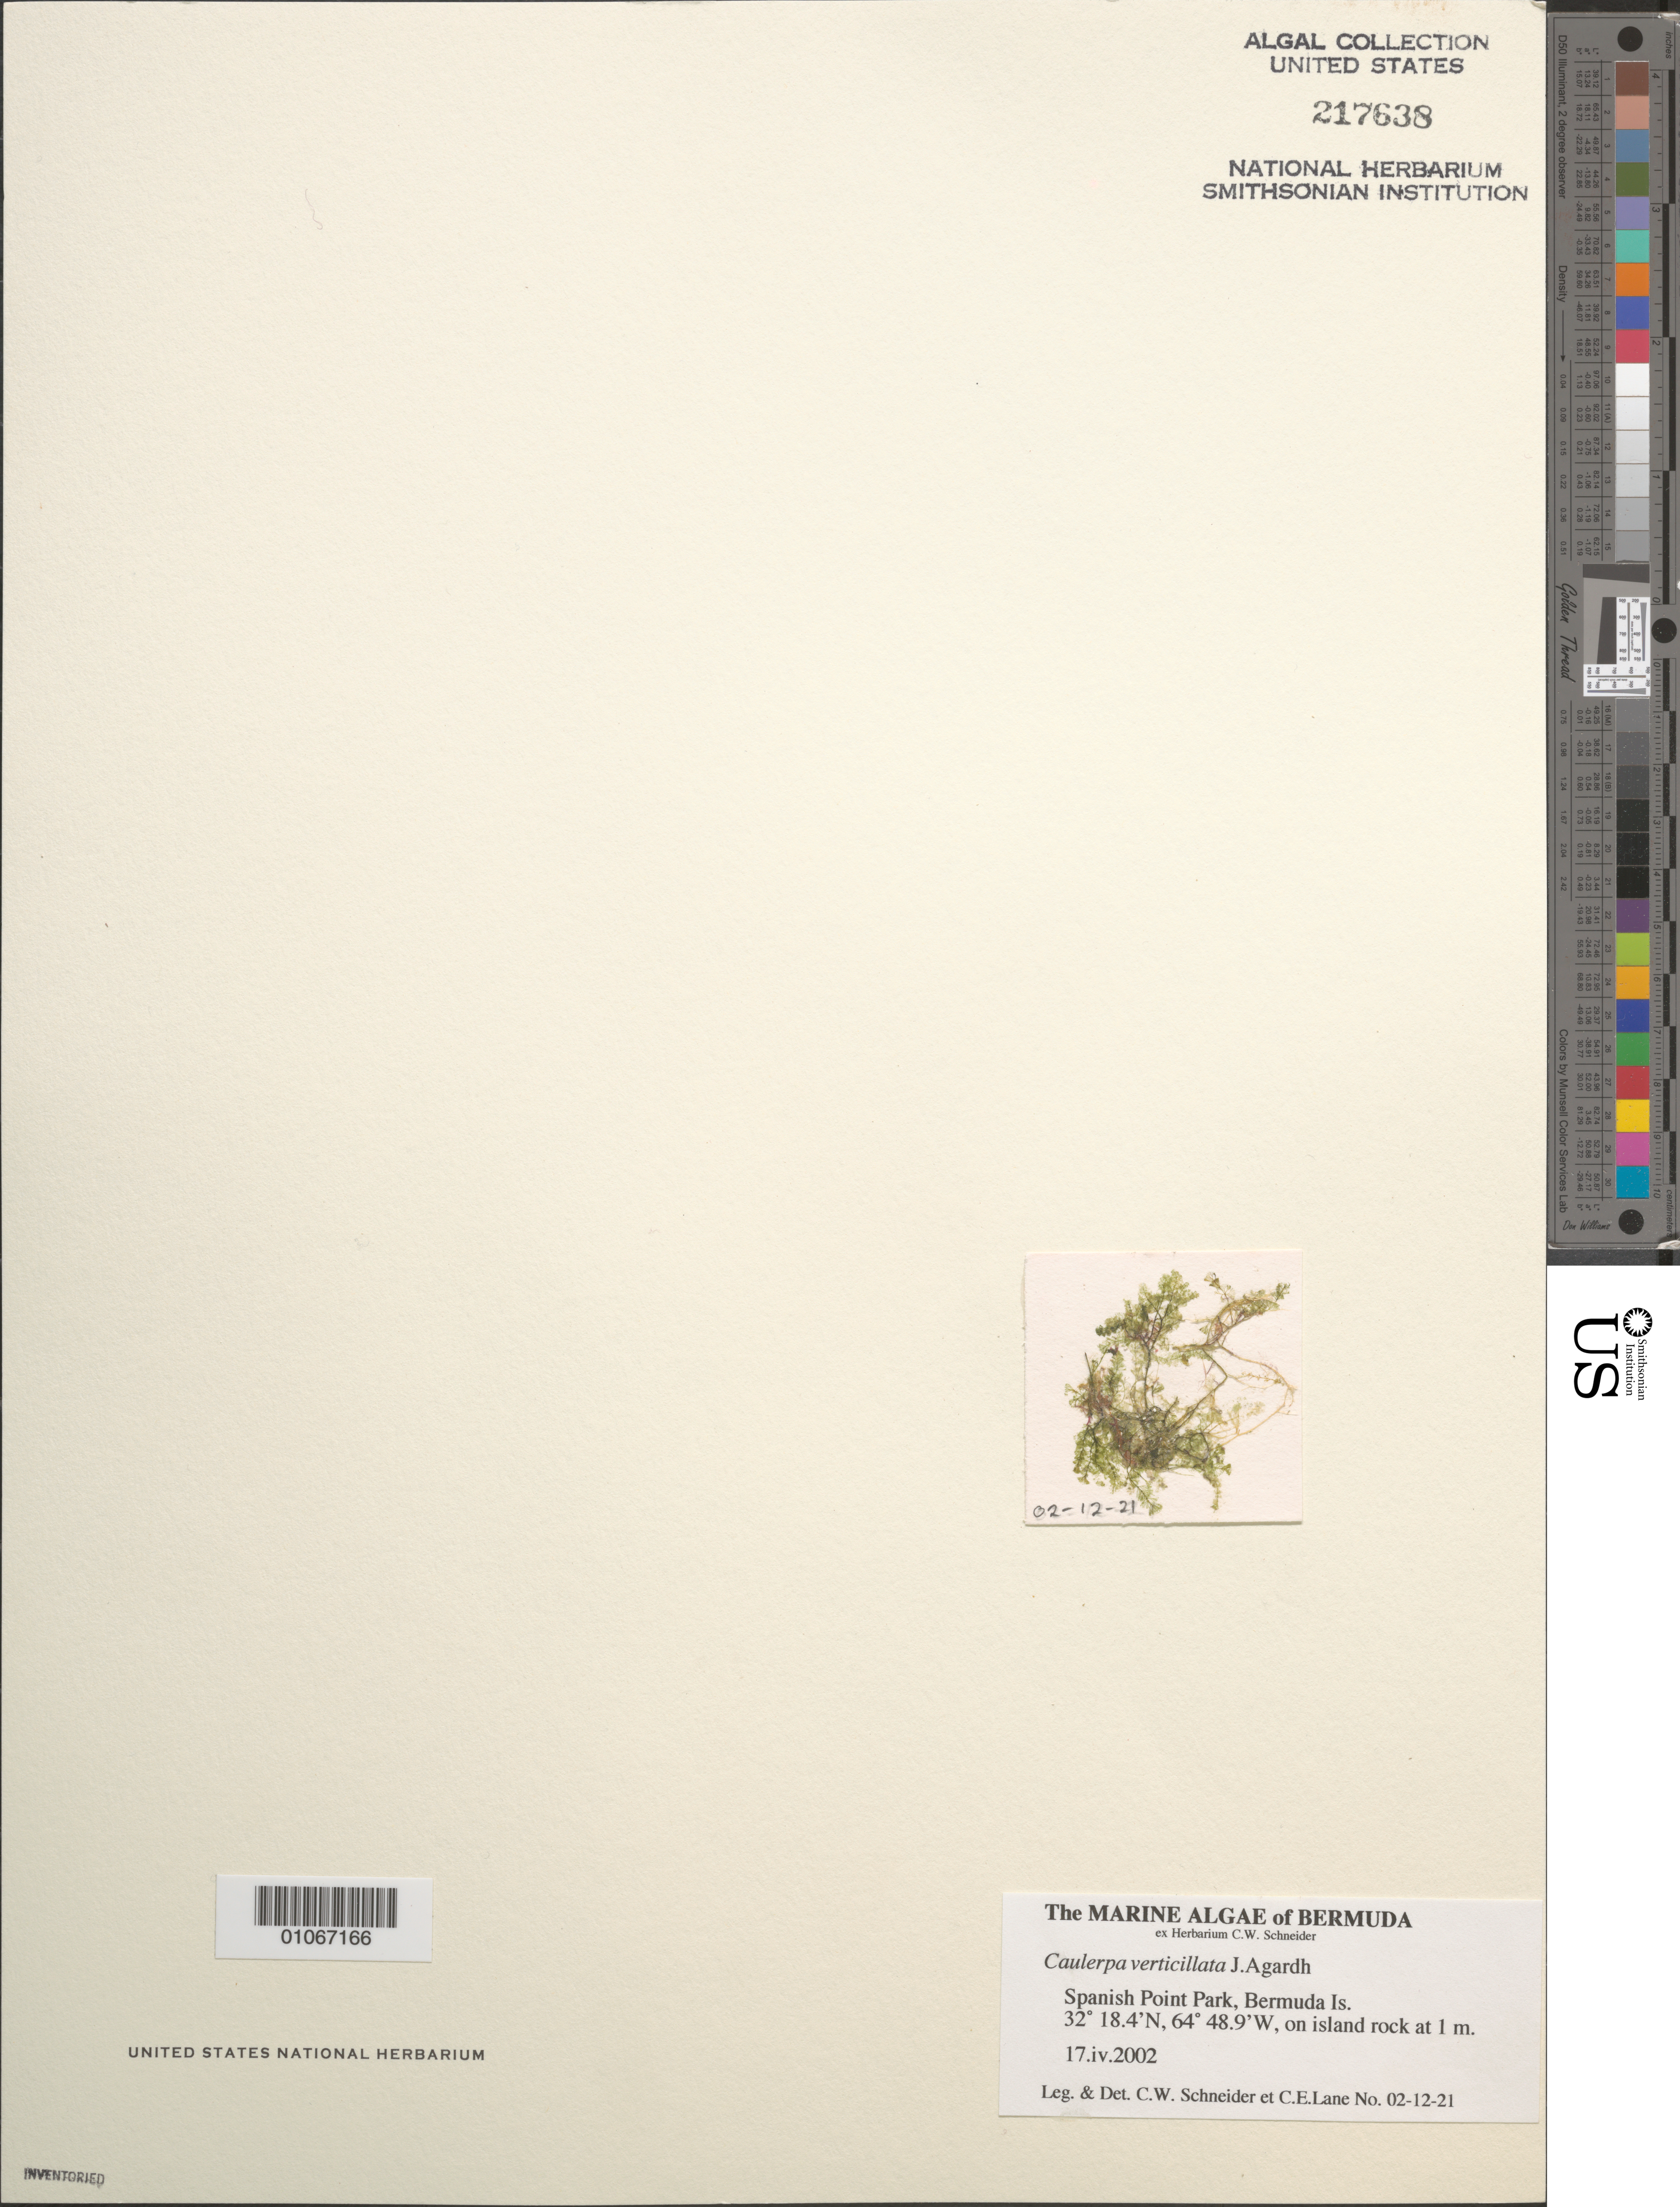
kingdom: Plantae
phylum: Chlorophyta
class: Ulvophyceae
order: Bryopsidales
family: Caulerpaceae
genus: Caulerpa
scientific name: Caulerpa verticillata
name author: J. Agardh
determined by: Schneider, C. W.; Lane, C. E.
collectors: C. W. Schneider & C. E. Lane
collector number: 02-12-21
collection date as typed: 17 Apr 2002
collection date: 2002-04-17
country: Bermuda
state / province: Pembroke Parish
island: Bermuda Island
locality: Spanish Point Park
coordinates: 32 18.4'N, 64 48.9'W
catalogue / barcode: US 217638